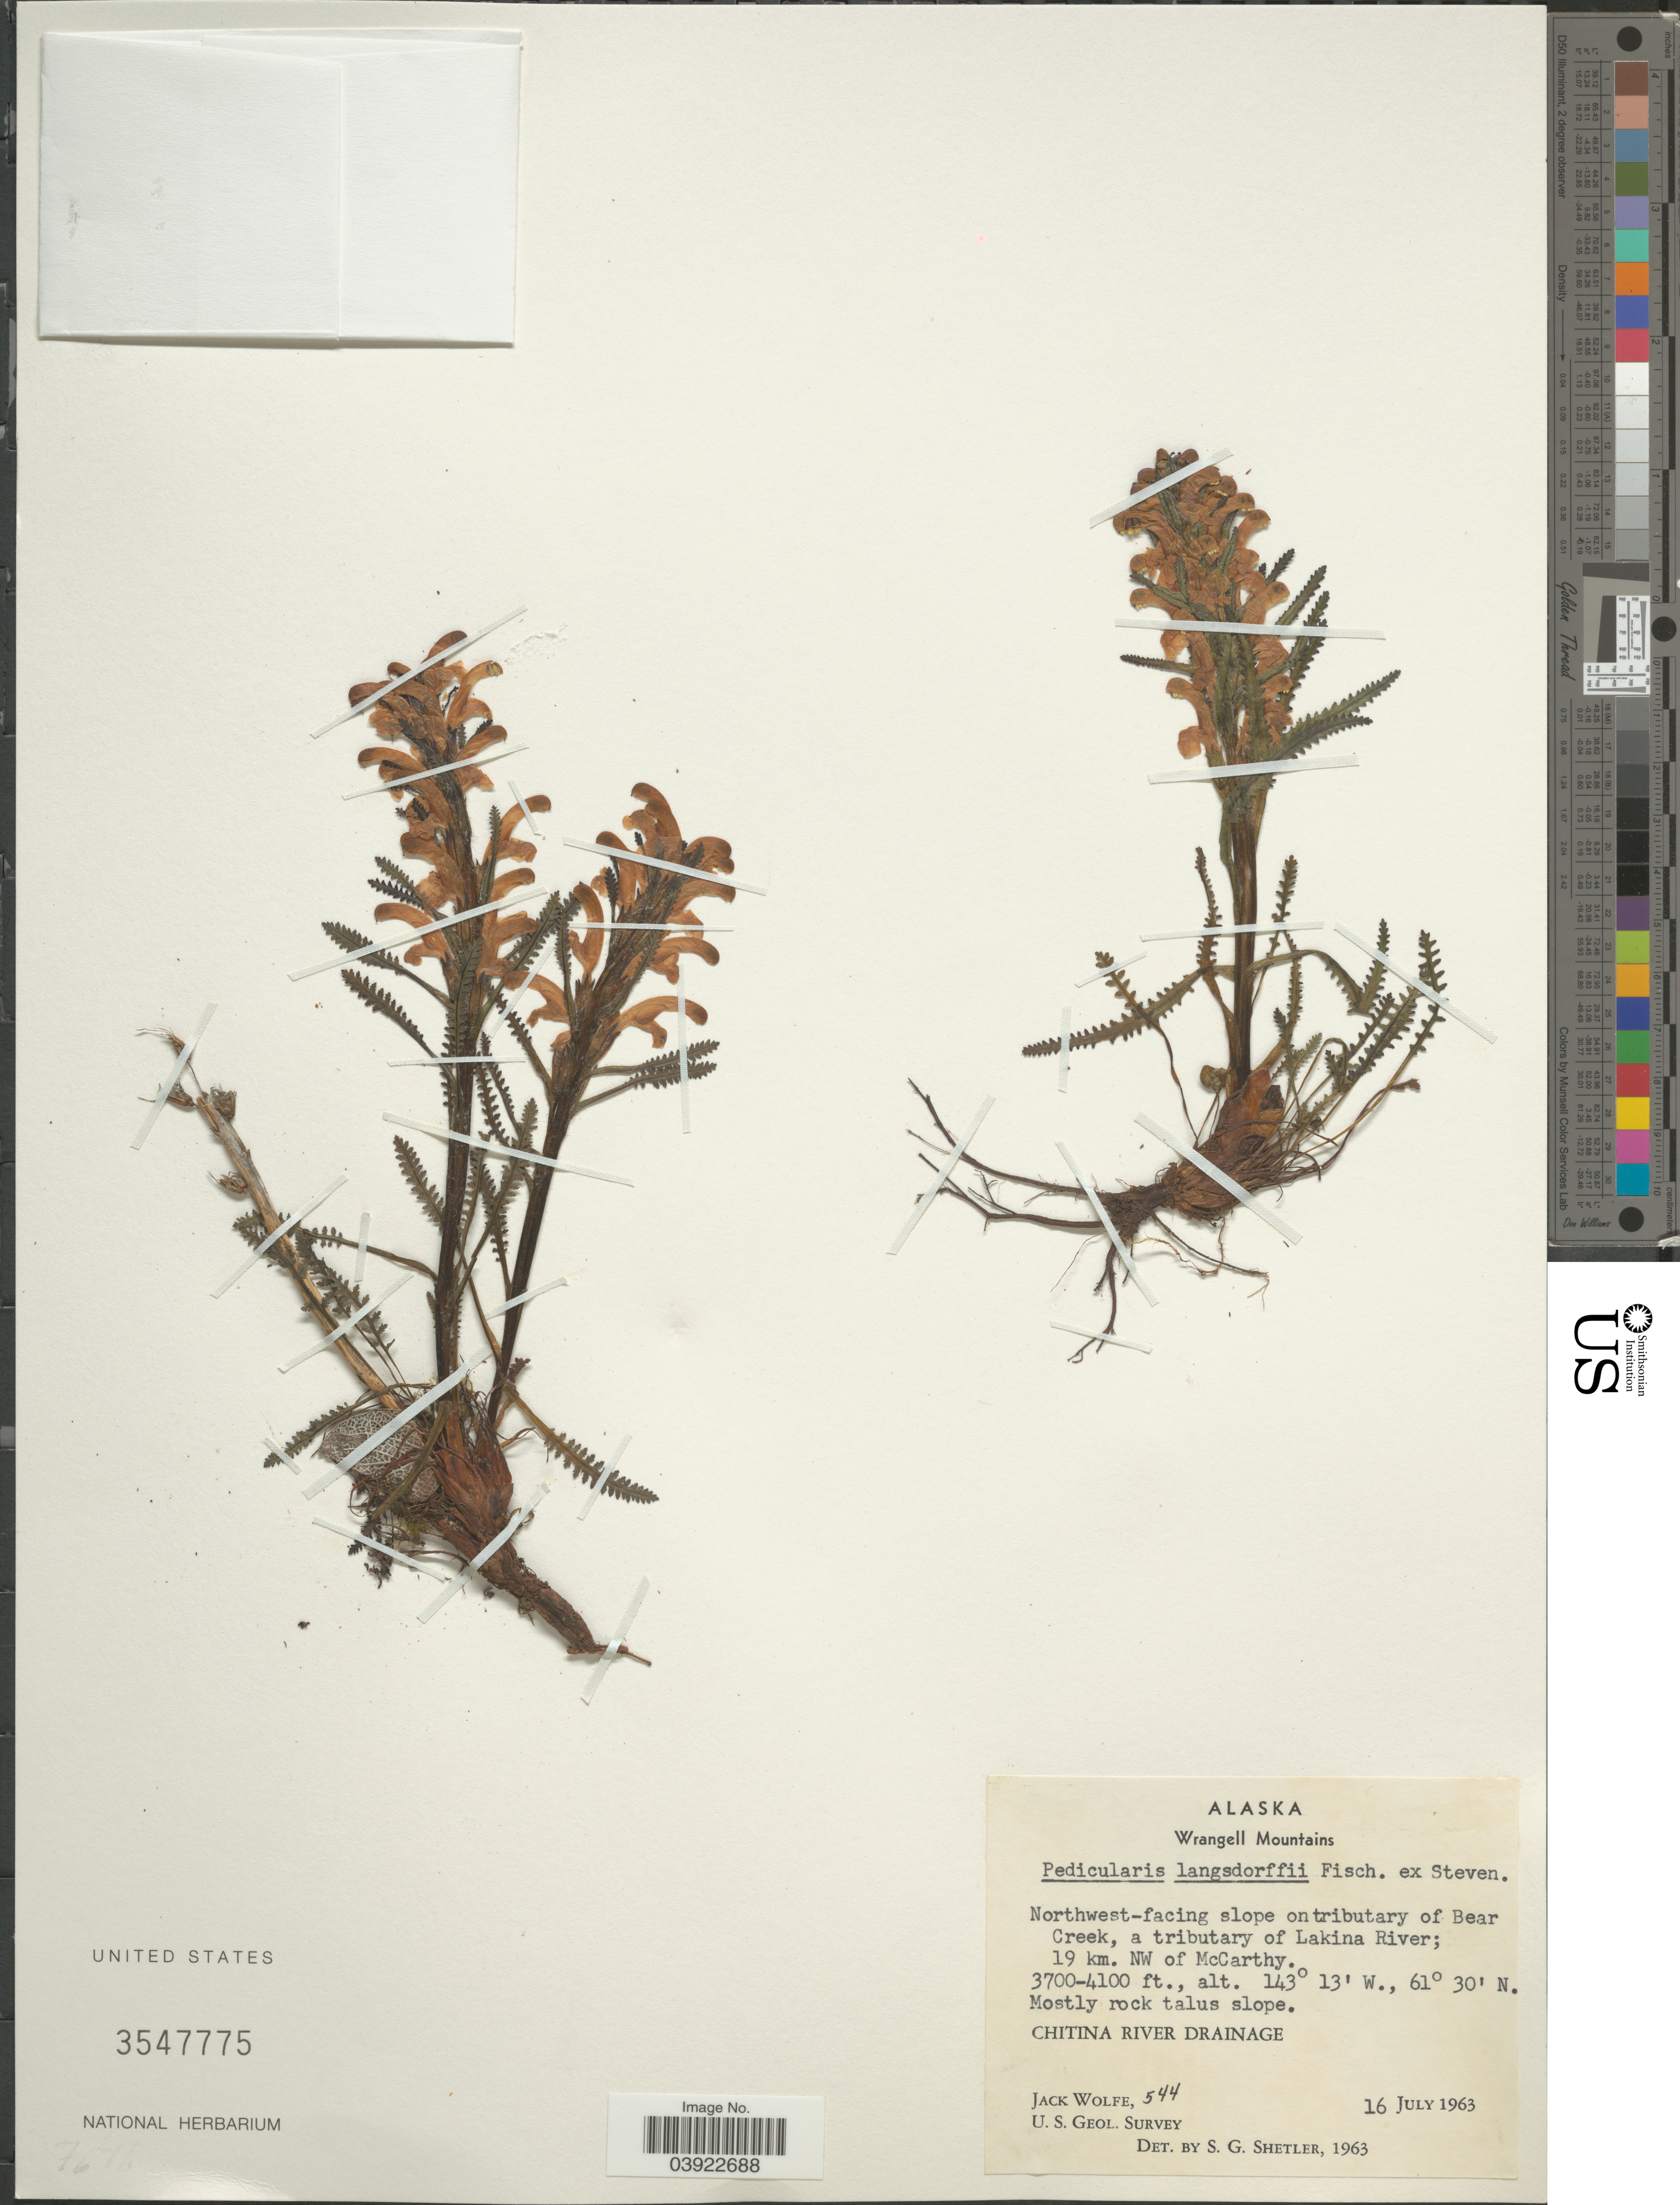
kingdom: Plantae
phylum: Tracheophyta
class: Magnoliopsida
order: Lamiales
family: Orobanchaceae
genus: Pedicularis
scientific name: Pedicularis langsdorffii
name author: Fisch. ex Steven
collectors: J. Wolfe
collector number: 544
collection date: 1963-07-16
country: United States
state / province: Alaska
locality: Wrangell Mountains. Northwest-facing slope on tributary of Bear Creek, a tributary of Lakina River; 19 km. NW of McCarthy. Chitina River Drainage.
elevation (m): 1128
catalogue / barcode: US 3547775